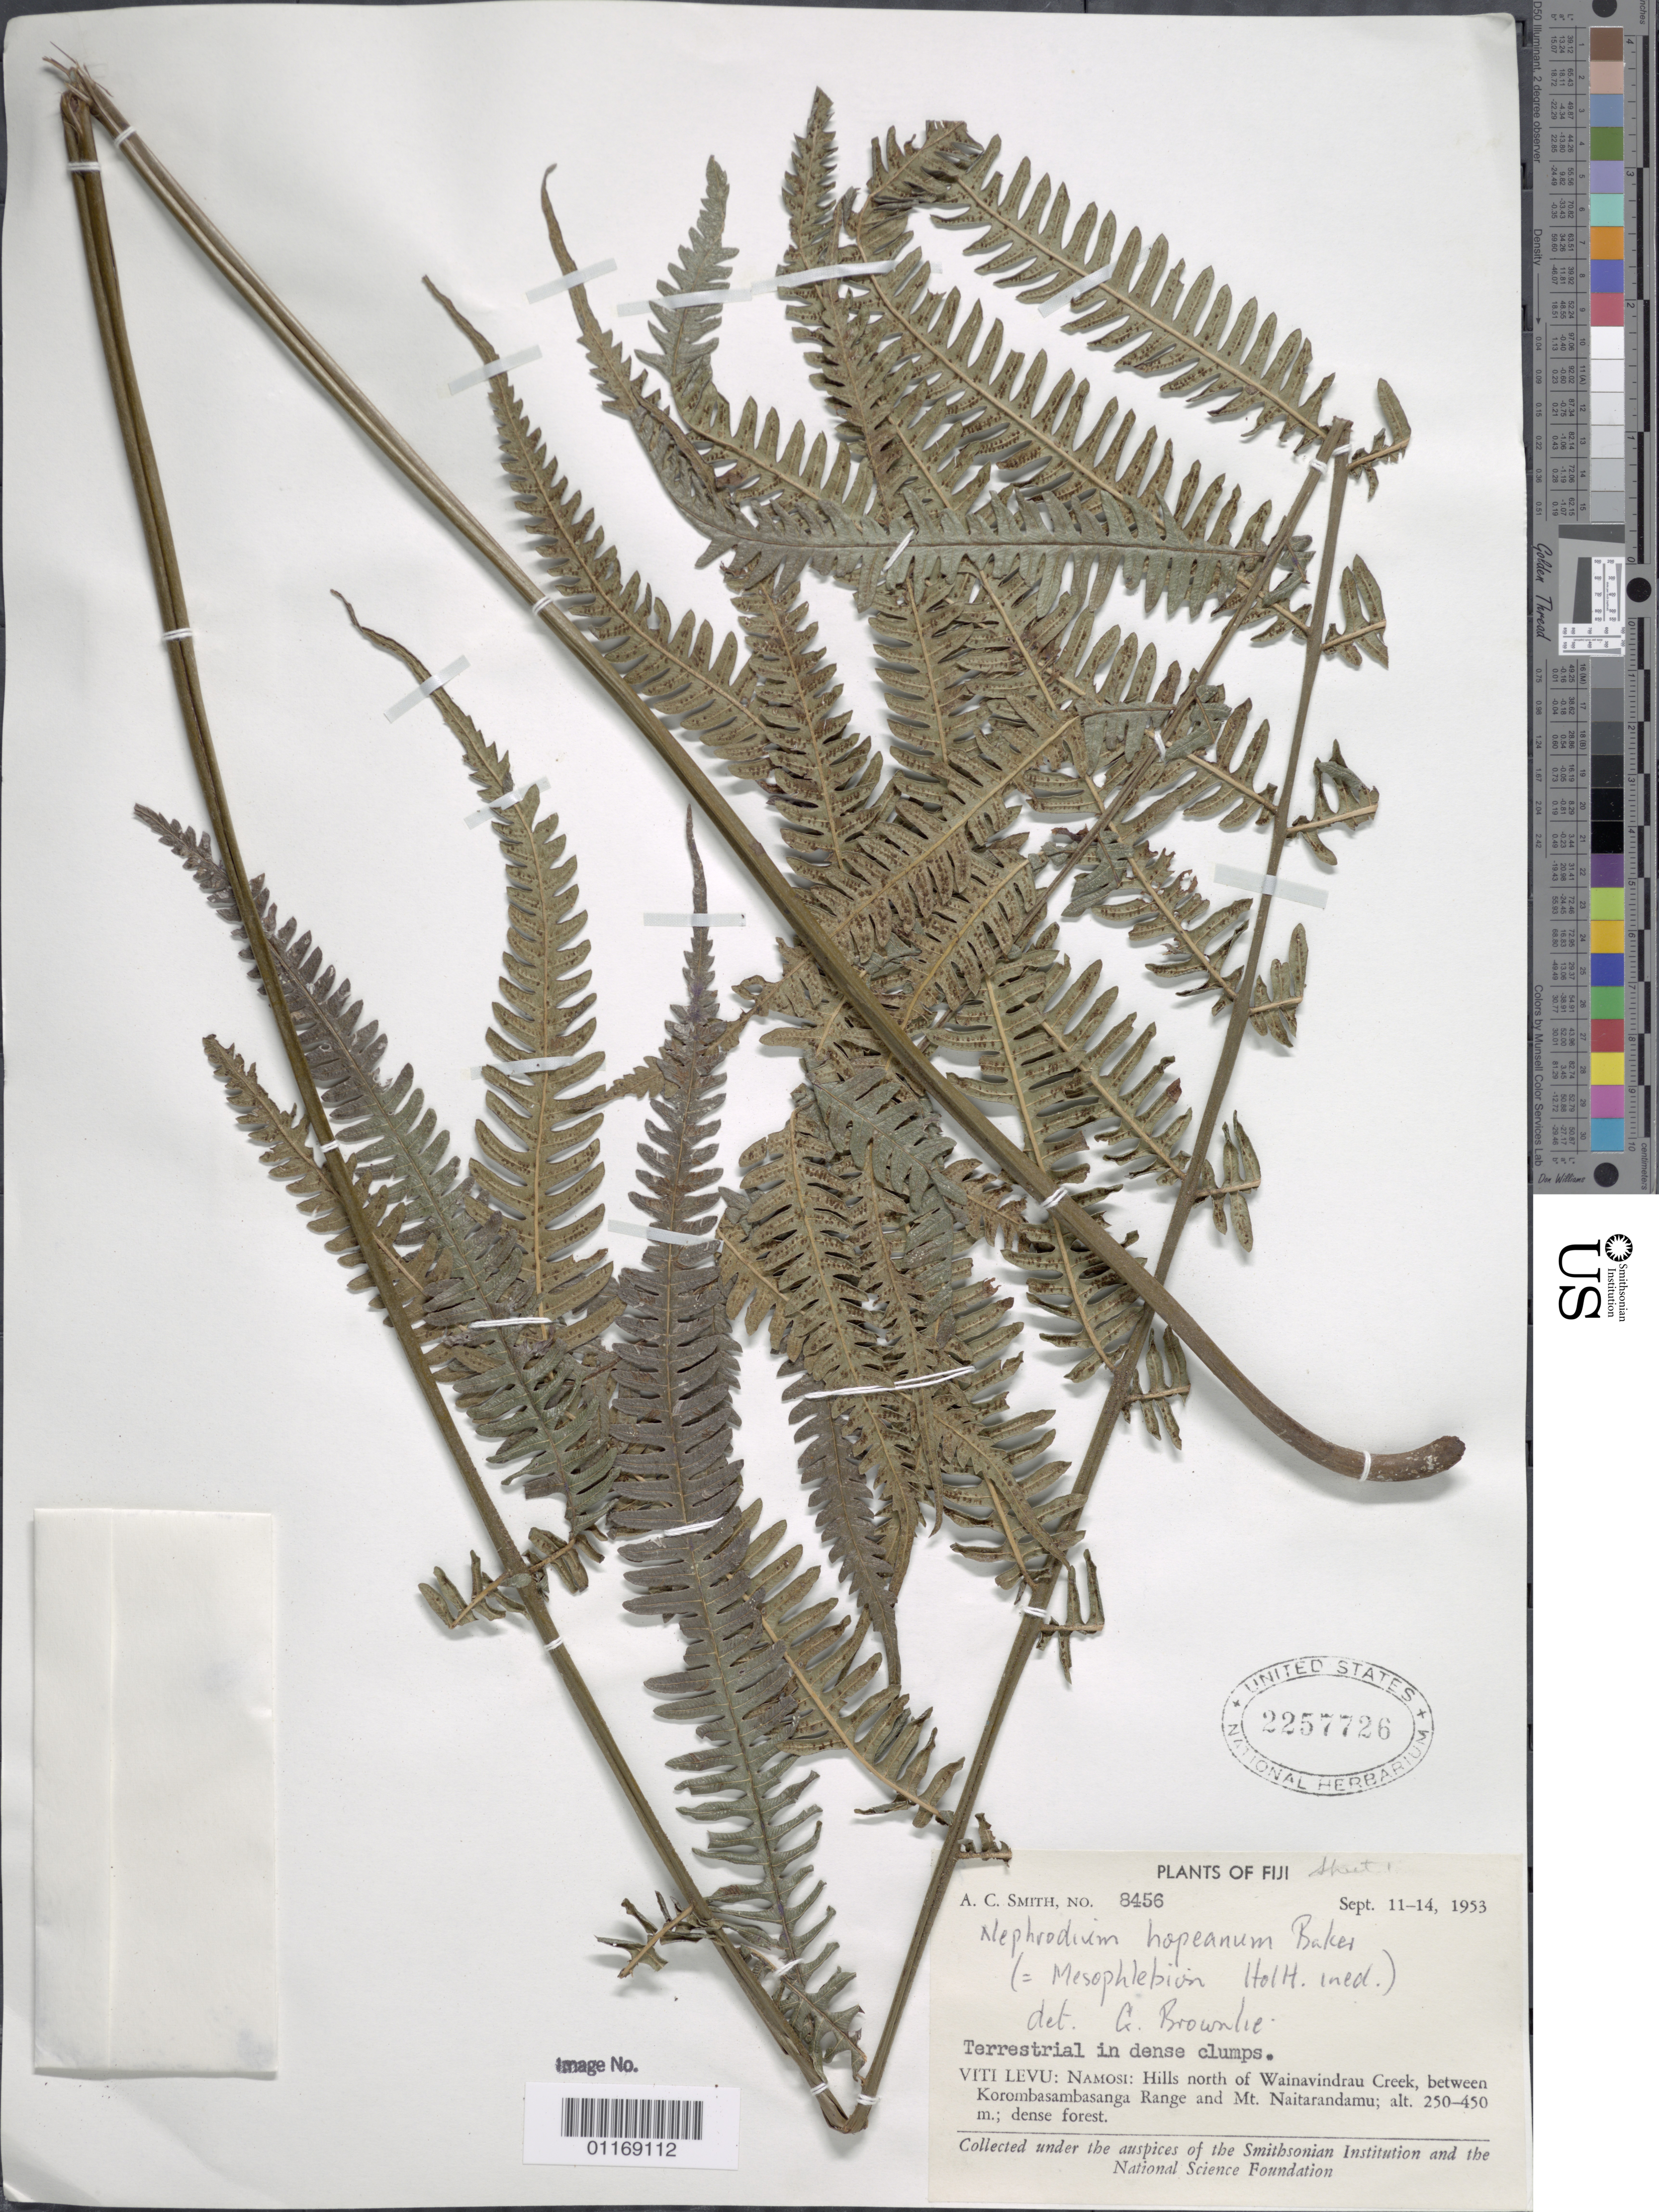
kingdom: Plantae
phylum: Tracheophyta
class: Polypodiopsida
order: Polypodiales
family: Thelypteridaceae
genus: Plesioneuron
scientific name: Plesioneuron hopeanum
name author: (Baker) Holttum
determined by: Brownlie, G.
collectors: A. C. Smith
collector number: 8456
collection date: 1953-09-11/1953-09-14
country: Fiji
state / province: Central Division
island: Viti Levu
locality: Namosi: hills North of Wainavindrau Creek, between Korombasambasanga Range and Mt. Naitarandamu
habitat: Dense forest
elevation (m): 250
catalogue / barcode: US 2257726